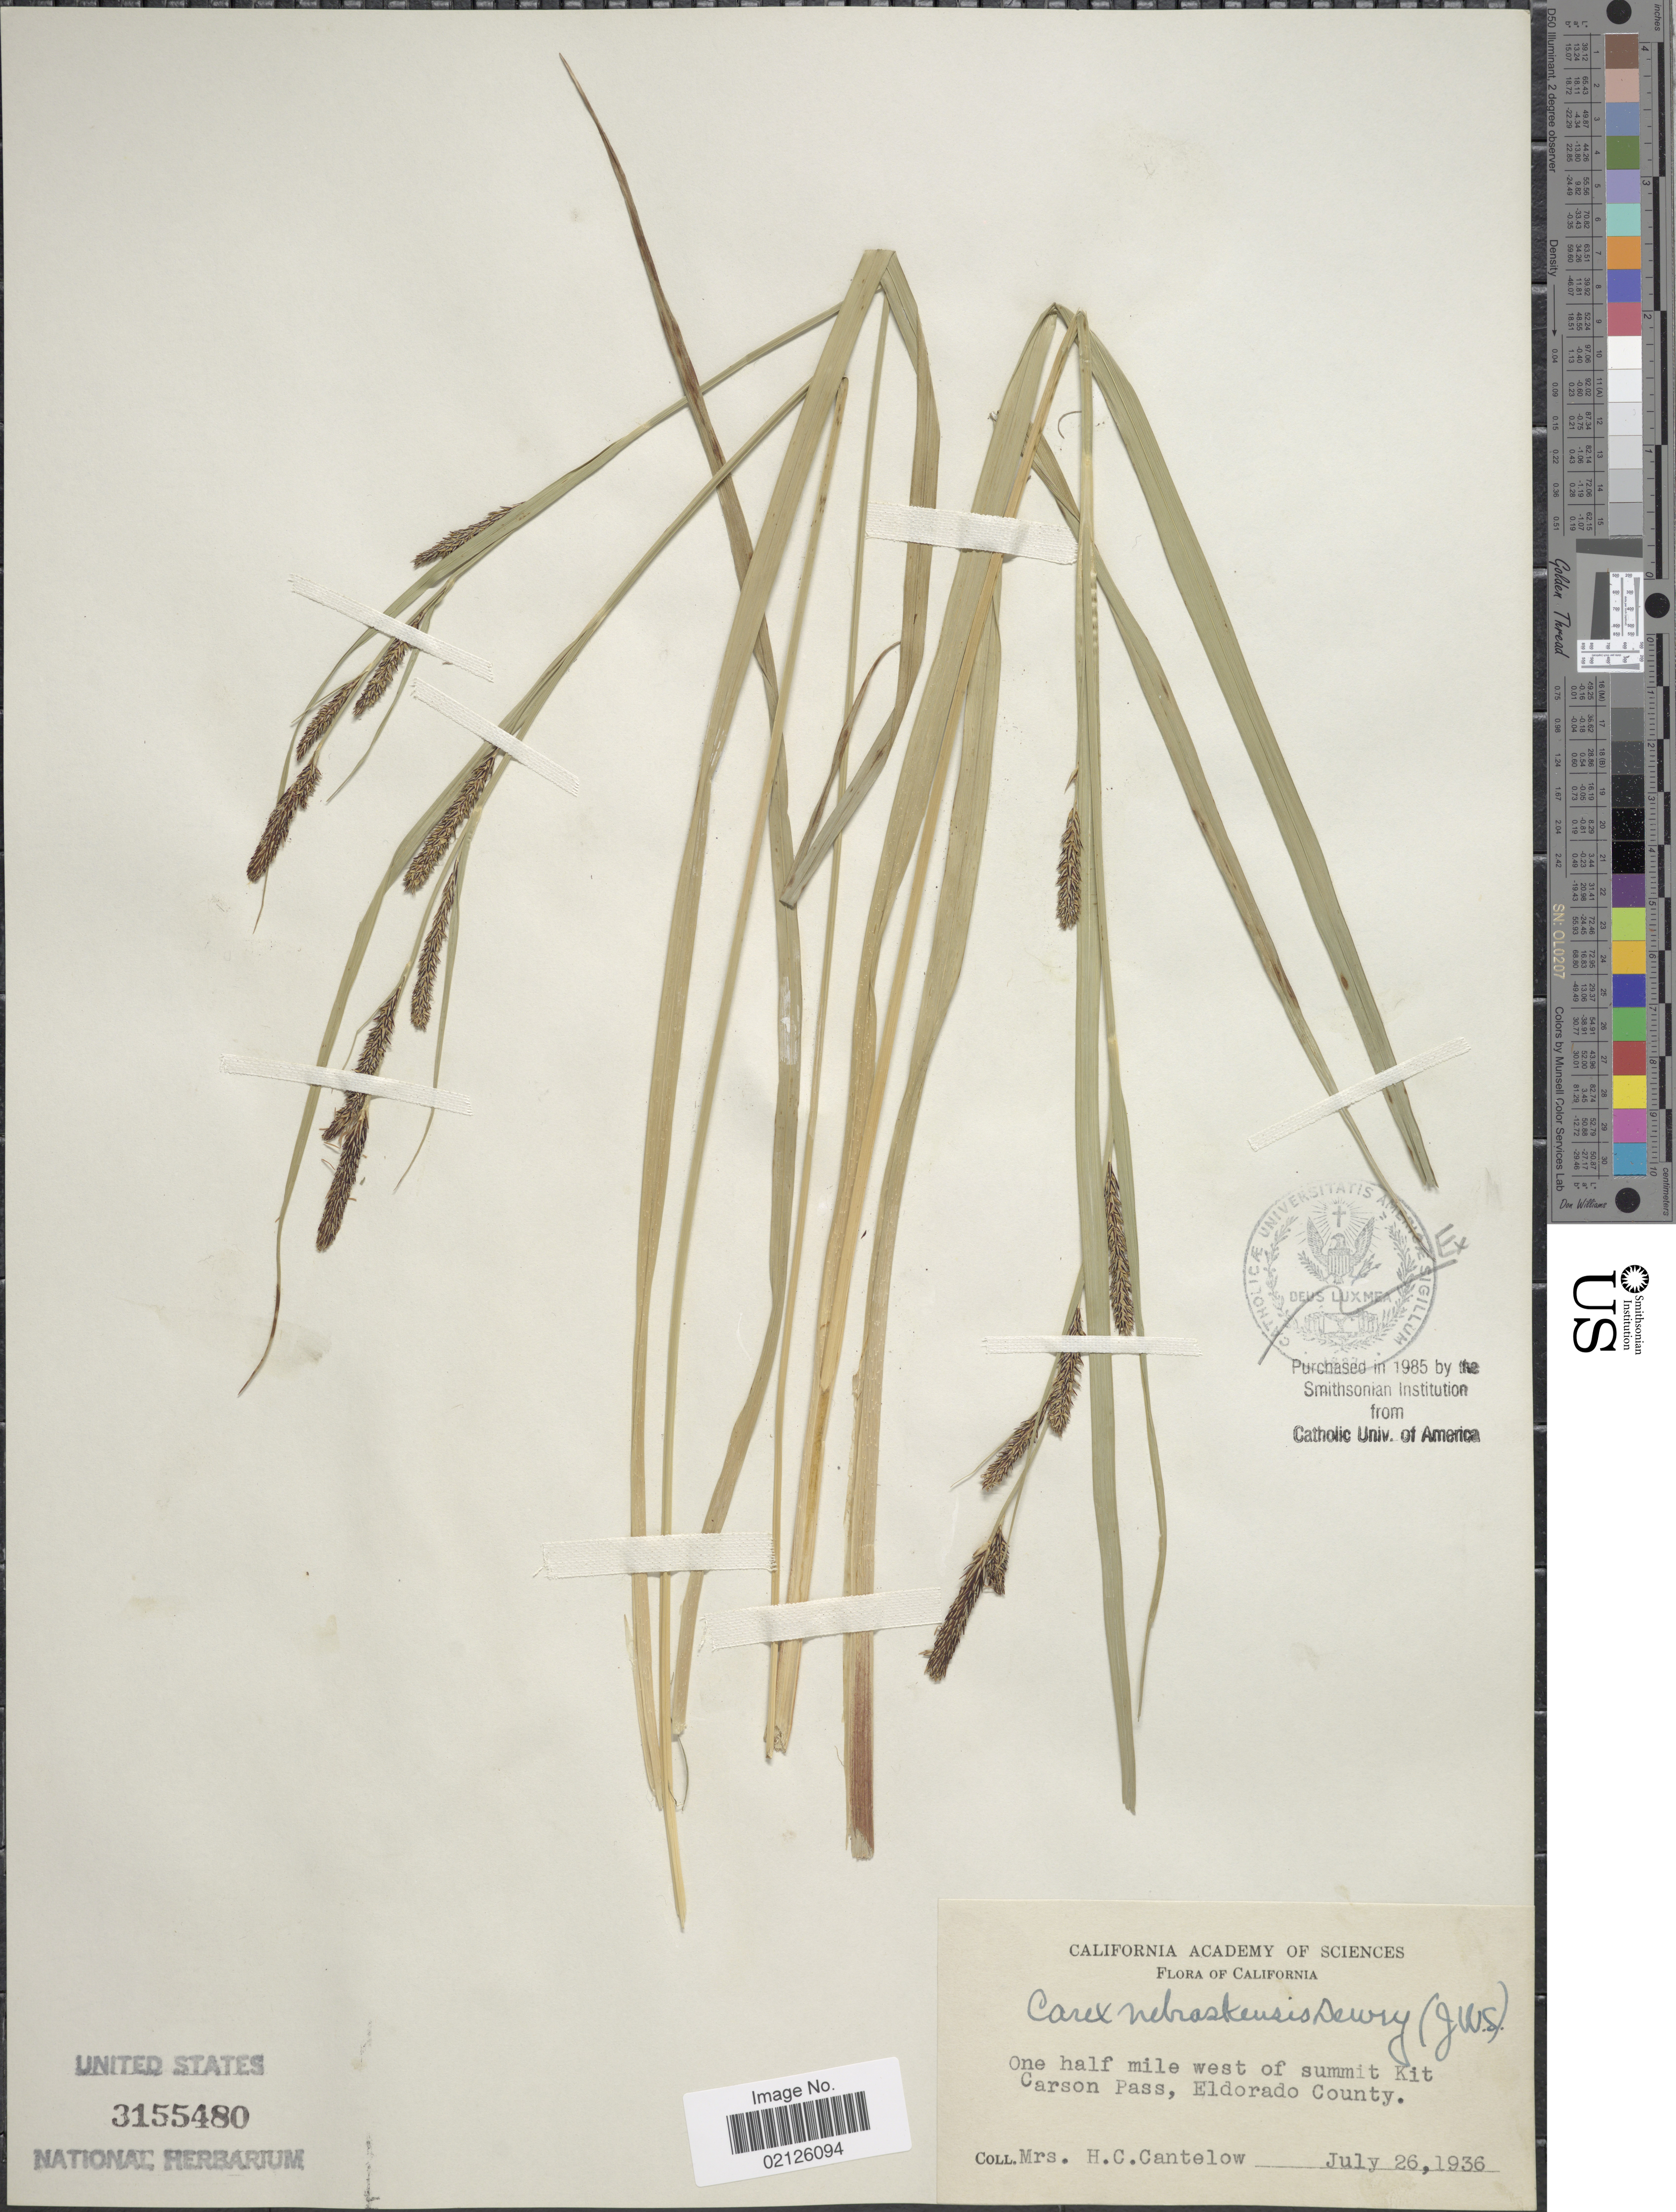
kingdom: Plantae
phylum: Tracheophyta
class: Liliopsida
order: Poales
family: Cyperaceae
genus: Carex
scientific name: Carex nebrascensis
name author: Dewey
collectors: H. Cantelow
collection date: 1936-07-26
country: United States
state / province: California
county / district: El Dorado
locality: One half mile west of summit Kit Carson Pass, Eldorado County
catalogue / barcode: US 3155480